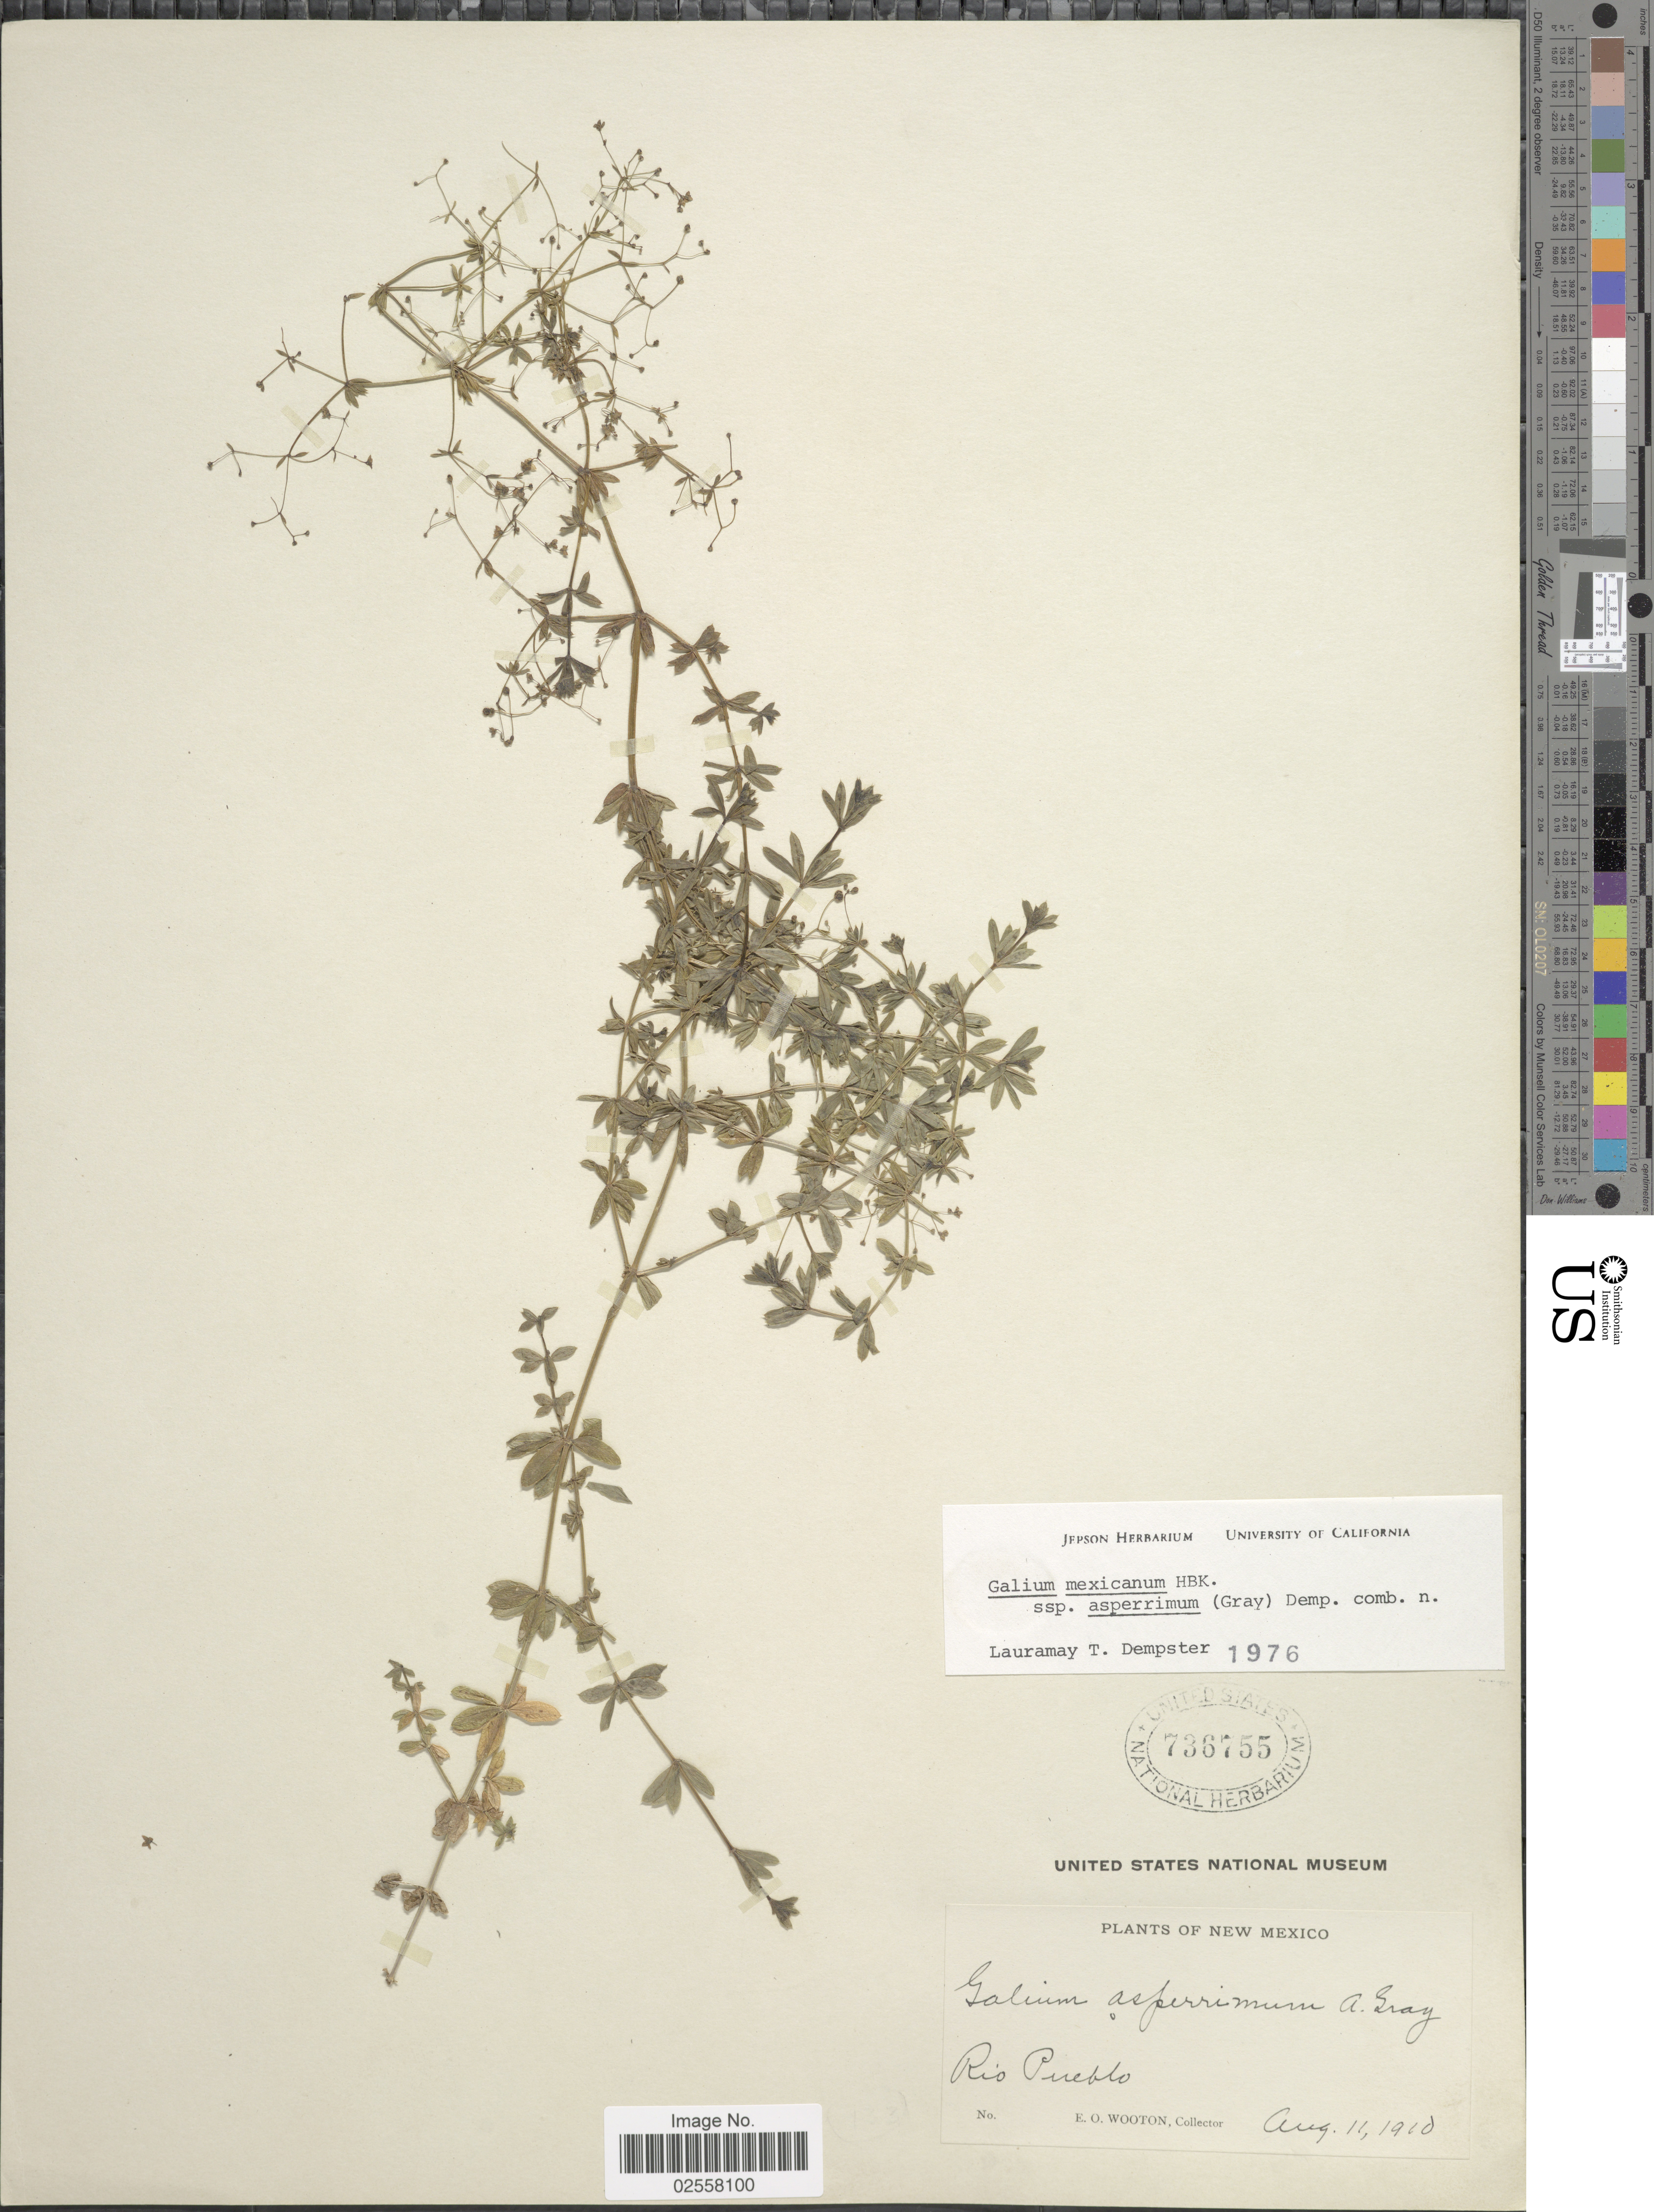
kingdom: Plantae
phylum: Tracheophyta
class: Magnoliopsida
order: Gentianales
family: Rubiaceae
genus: Galium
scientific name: Galium mexicanum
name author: Kunth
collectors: E. O. Wooton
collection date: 1910-08-11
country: United States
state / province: New Mexico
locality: Rio Pueblo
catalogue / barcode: US 736755